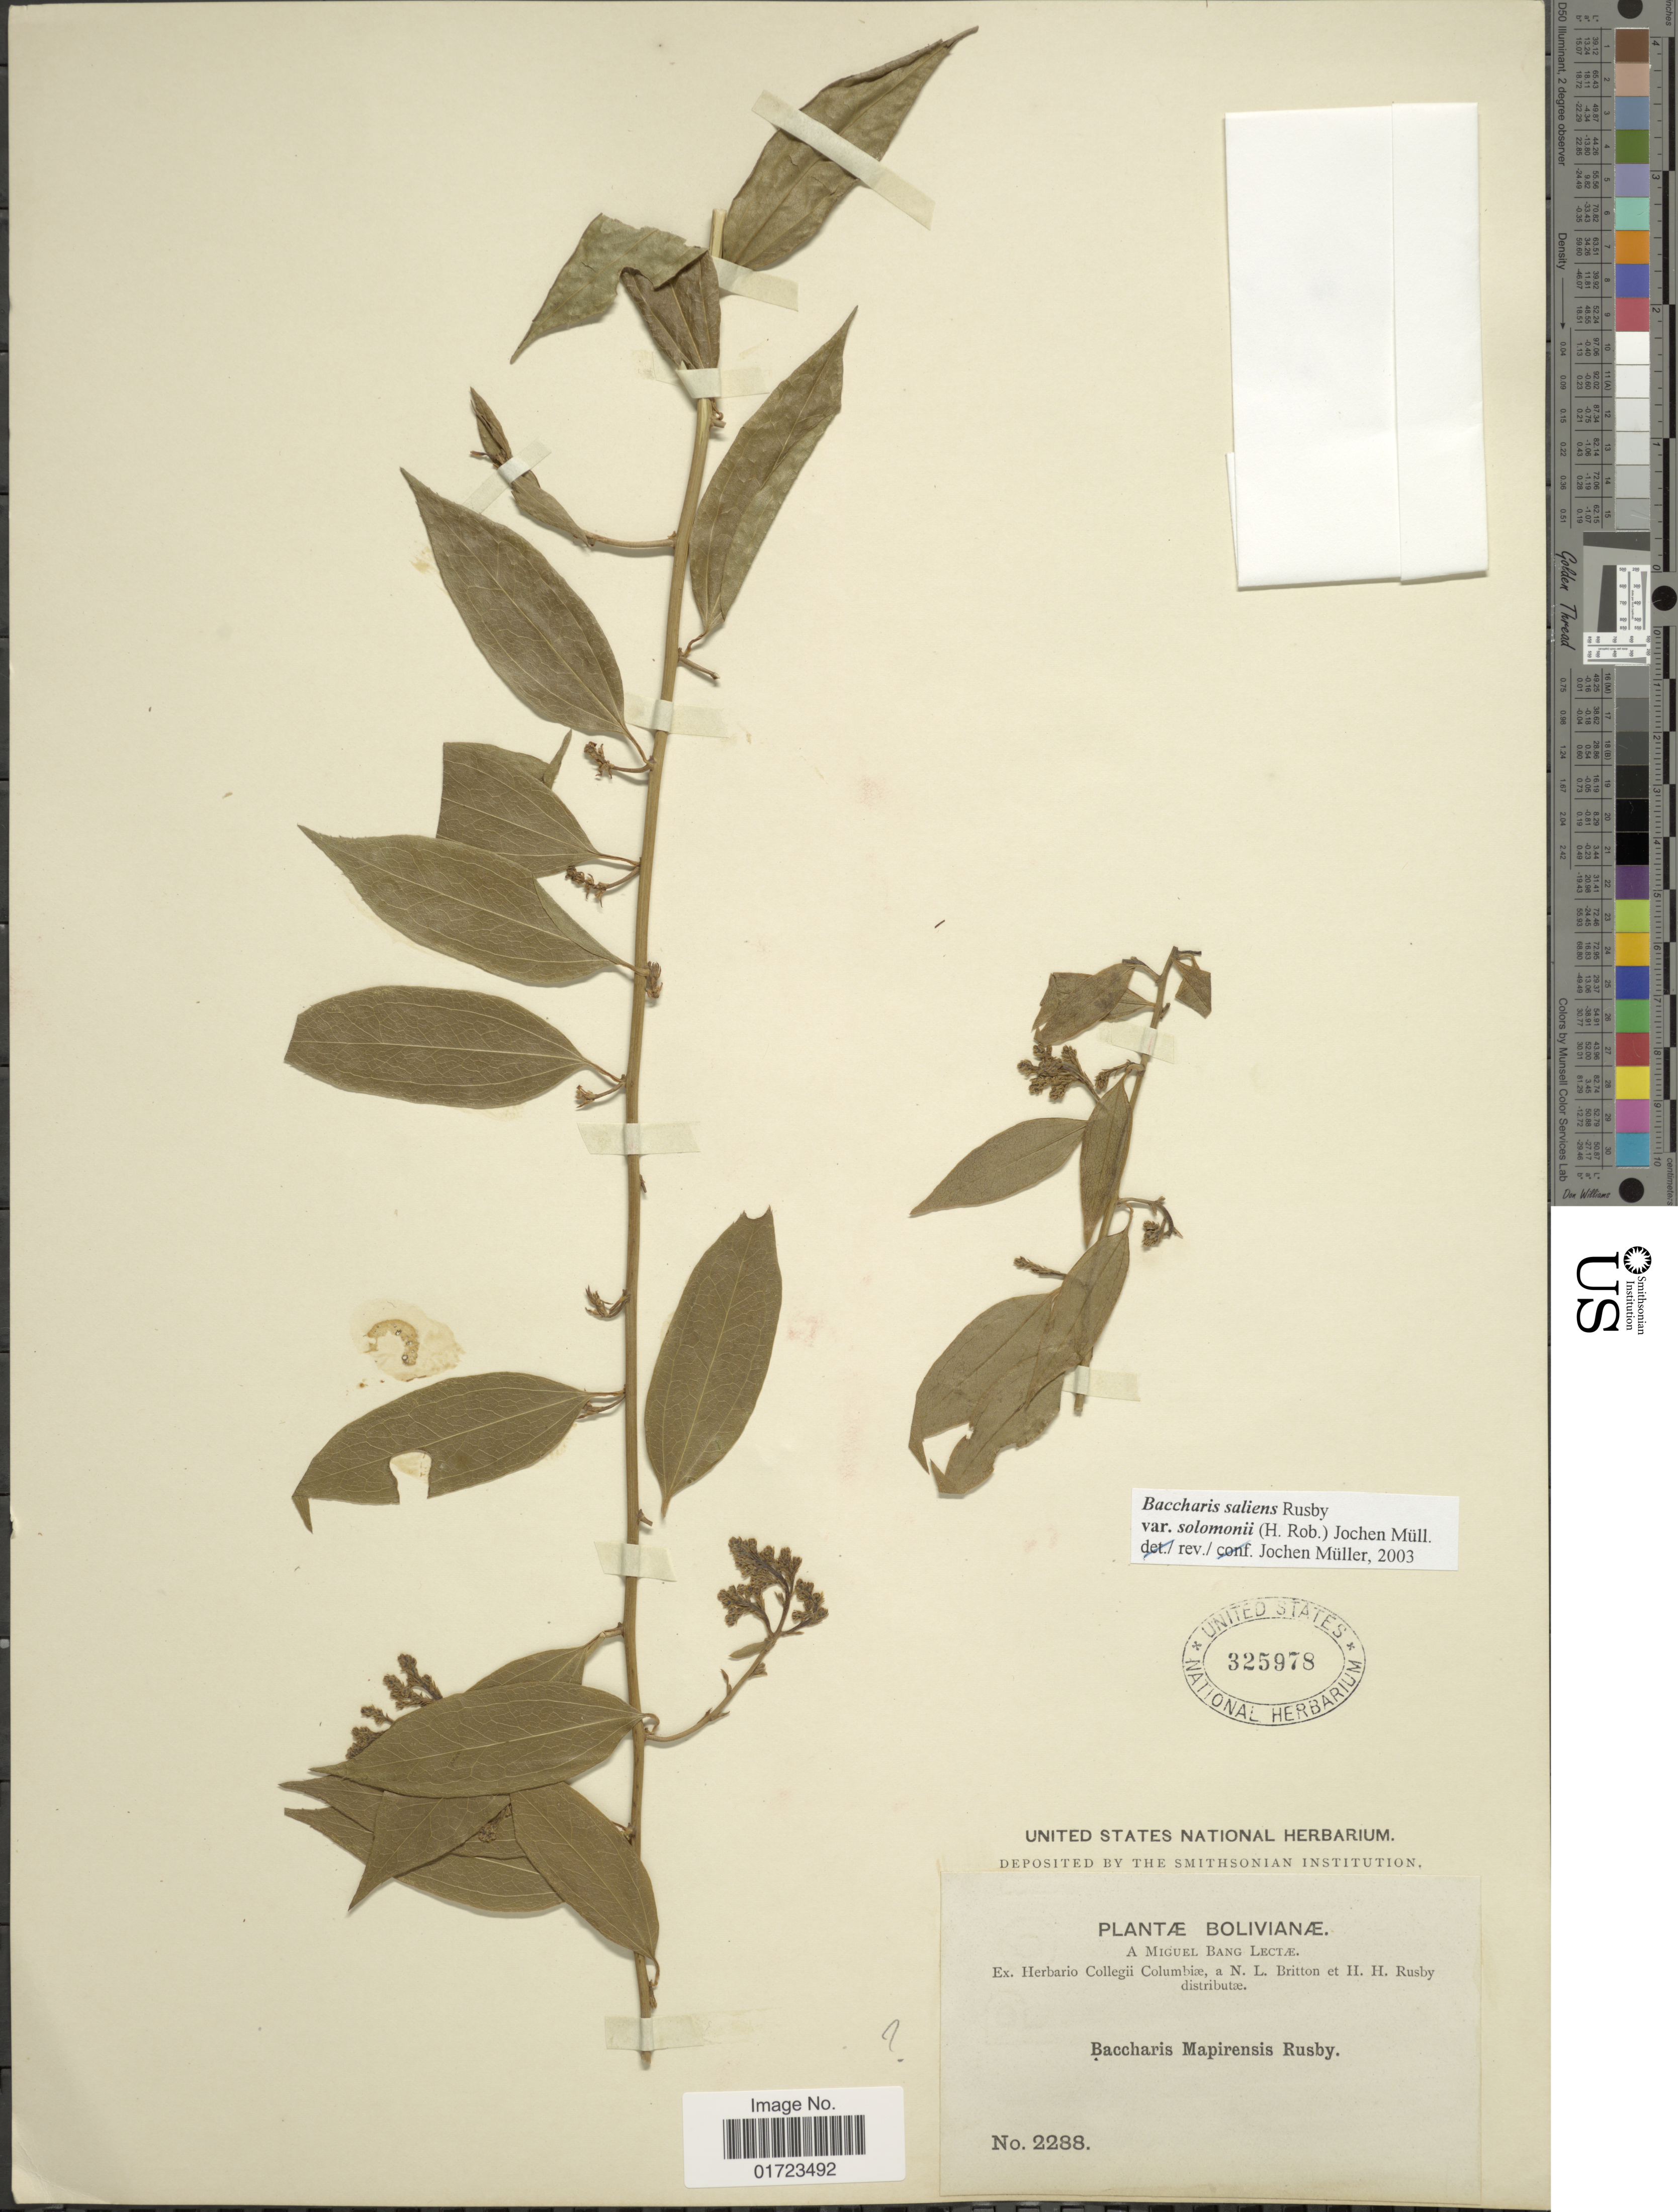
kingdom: Plantae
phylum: Tracheophyta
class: Magnoliopsida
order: Asterales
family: Asteraceae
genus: Baccharis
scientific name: Baccharis saliens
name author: Rusby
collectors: M. Bang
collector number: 2288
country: Bolivia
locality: Bolvianae.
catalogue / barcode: US 325978